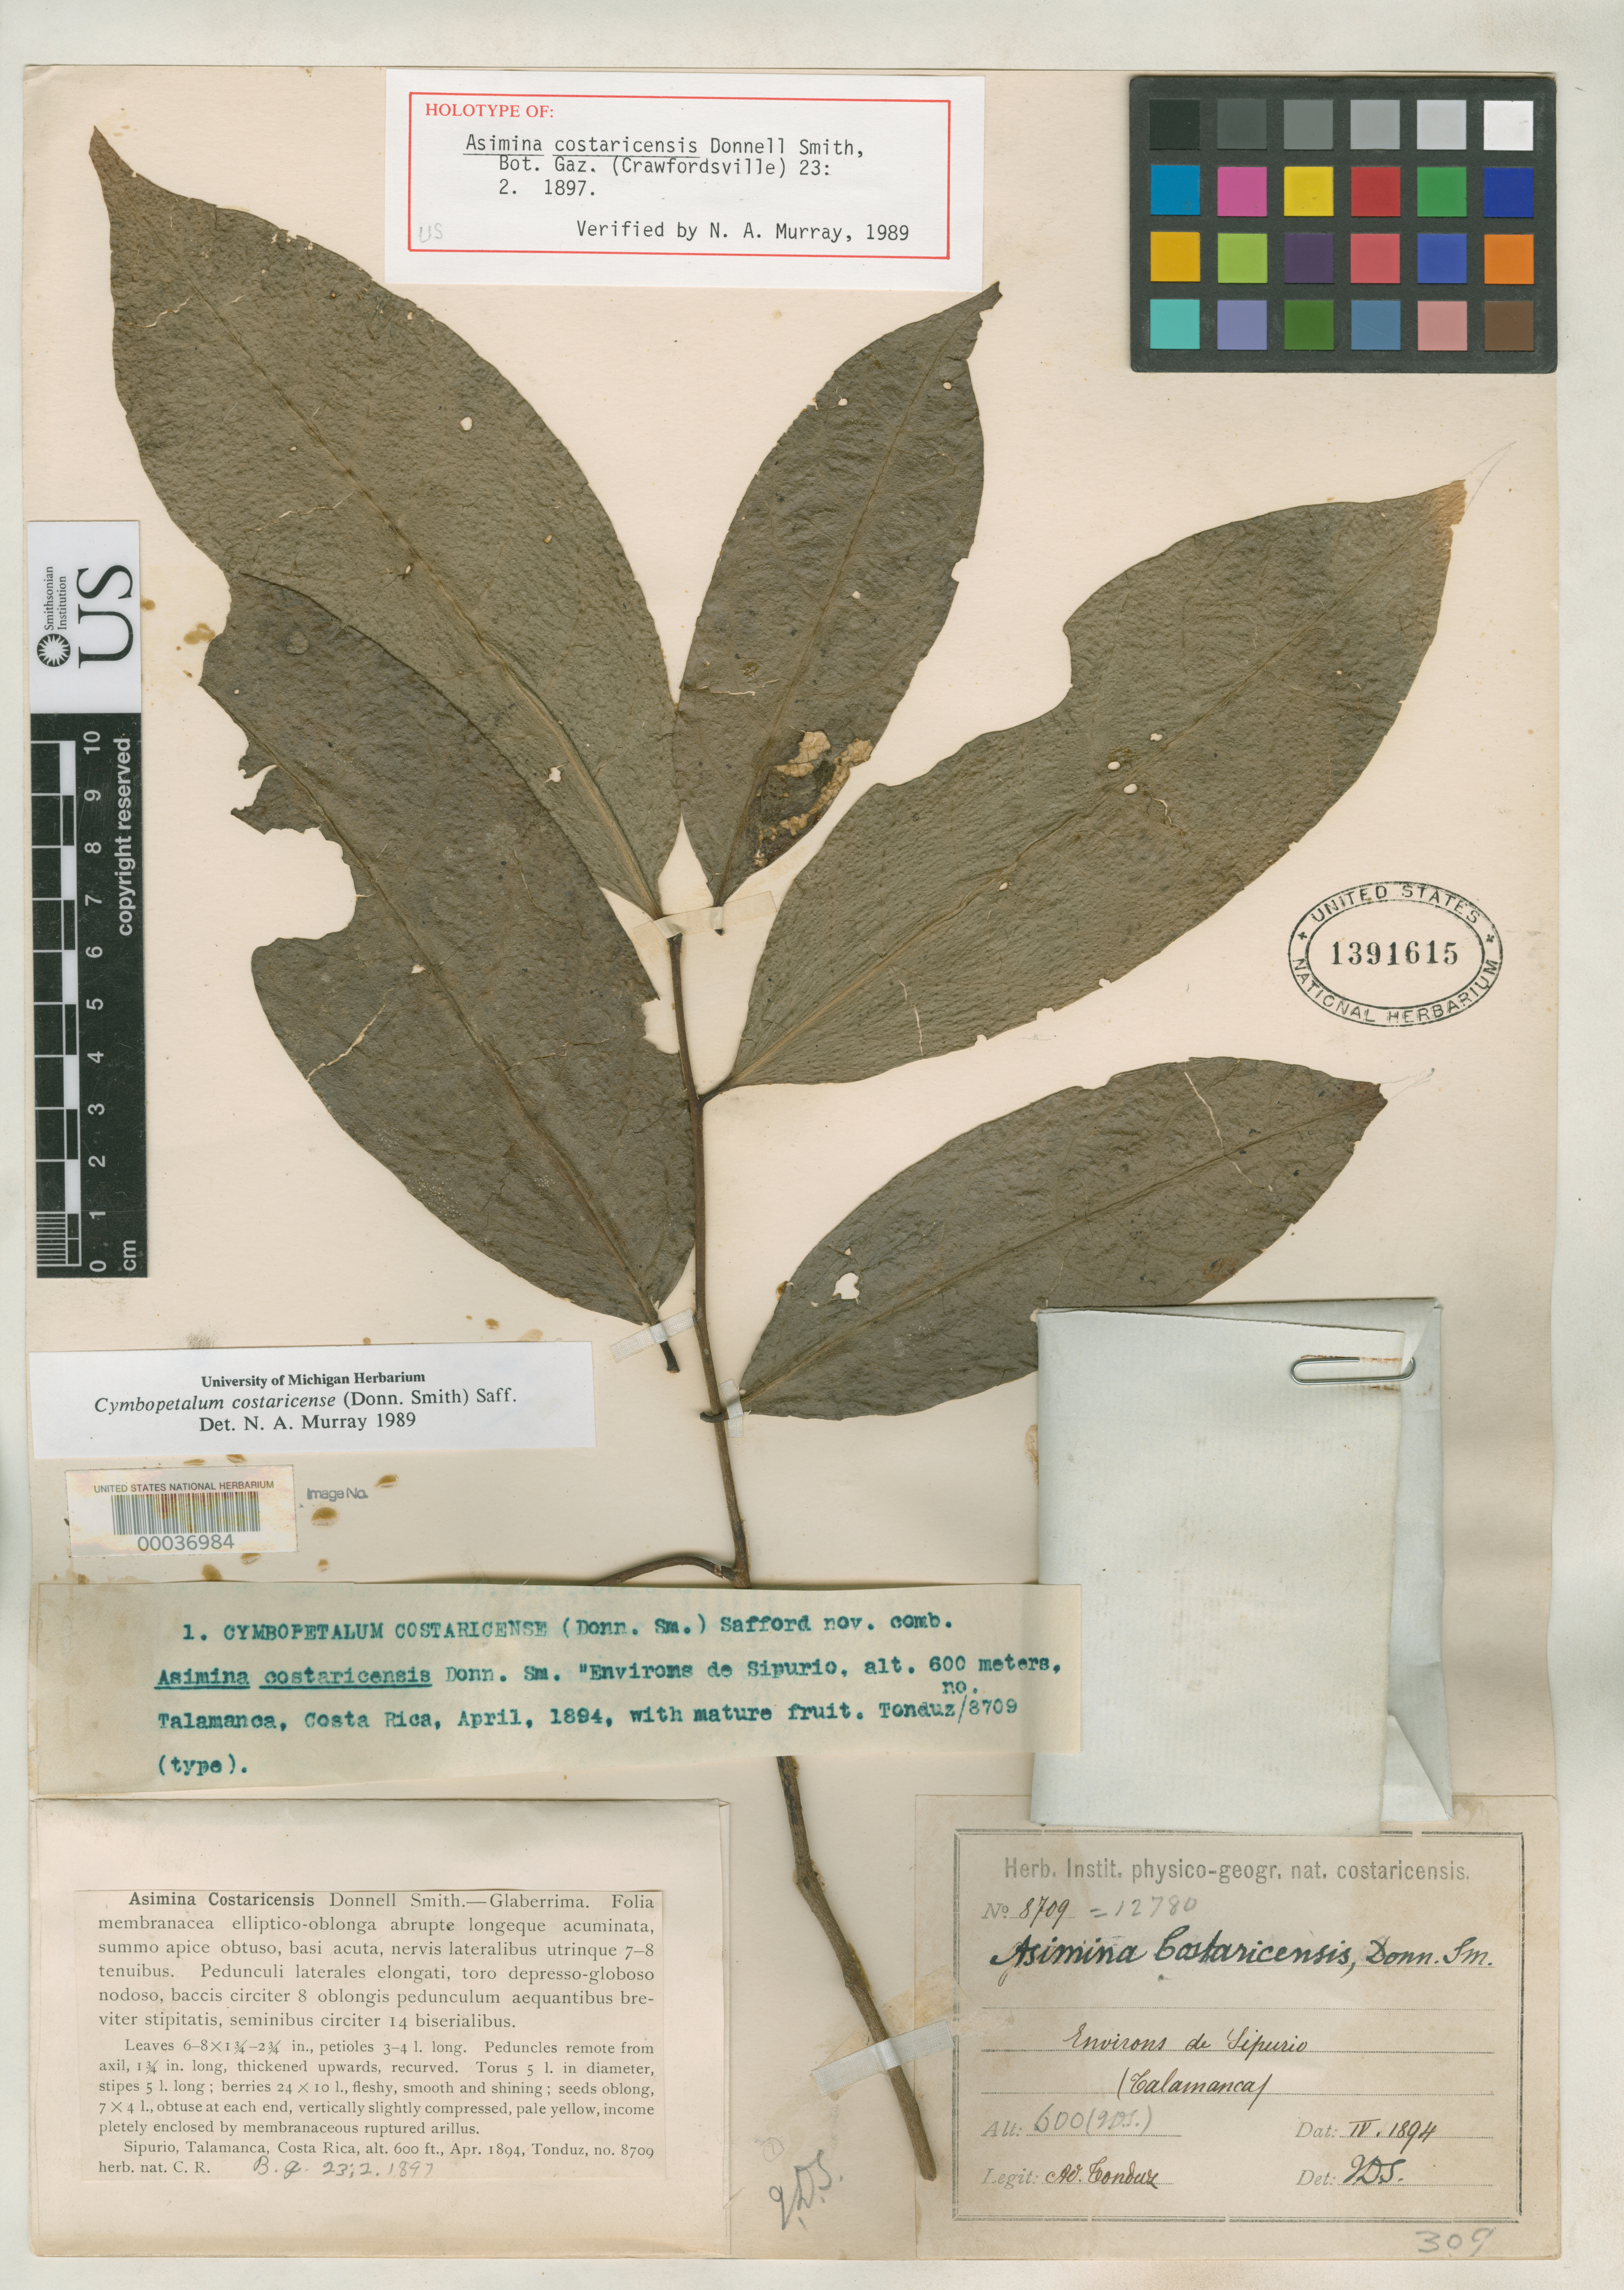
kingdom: Plantae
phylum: Tracheophyta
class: Magnoliopsida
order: Magnoliales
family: Annonaceae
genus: Asimina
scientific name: Asimina costaricensis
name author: Donn. Sm.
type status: Holotype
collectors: A. Tonduz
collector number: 8709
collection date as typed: Apr 1894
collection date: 1894-04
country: Costa Rica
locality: Cordillera de Talamanca, Sipurio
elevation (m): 183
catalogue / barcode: US 1391615